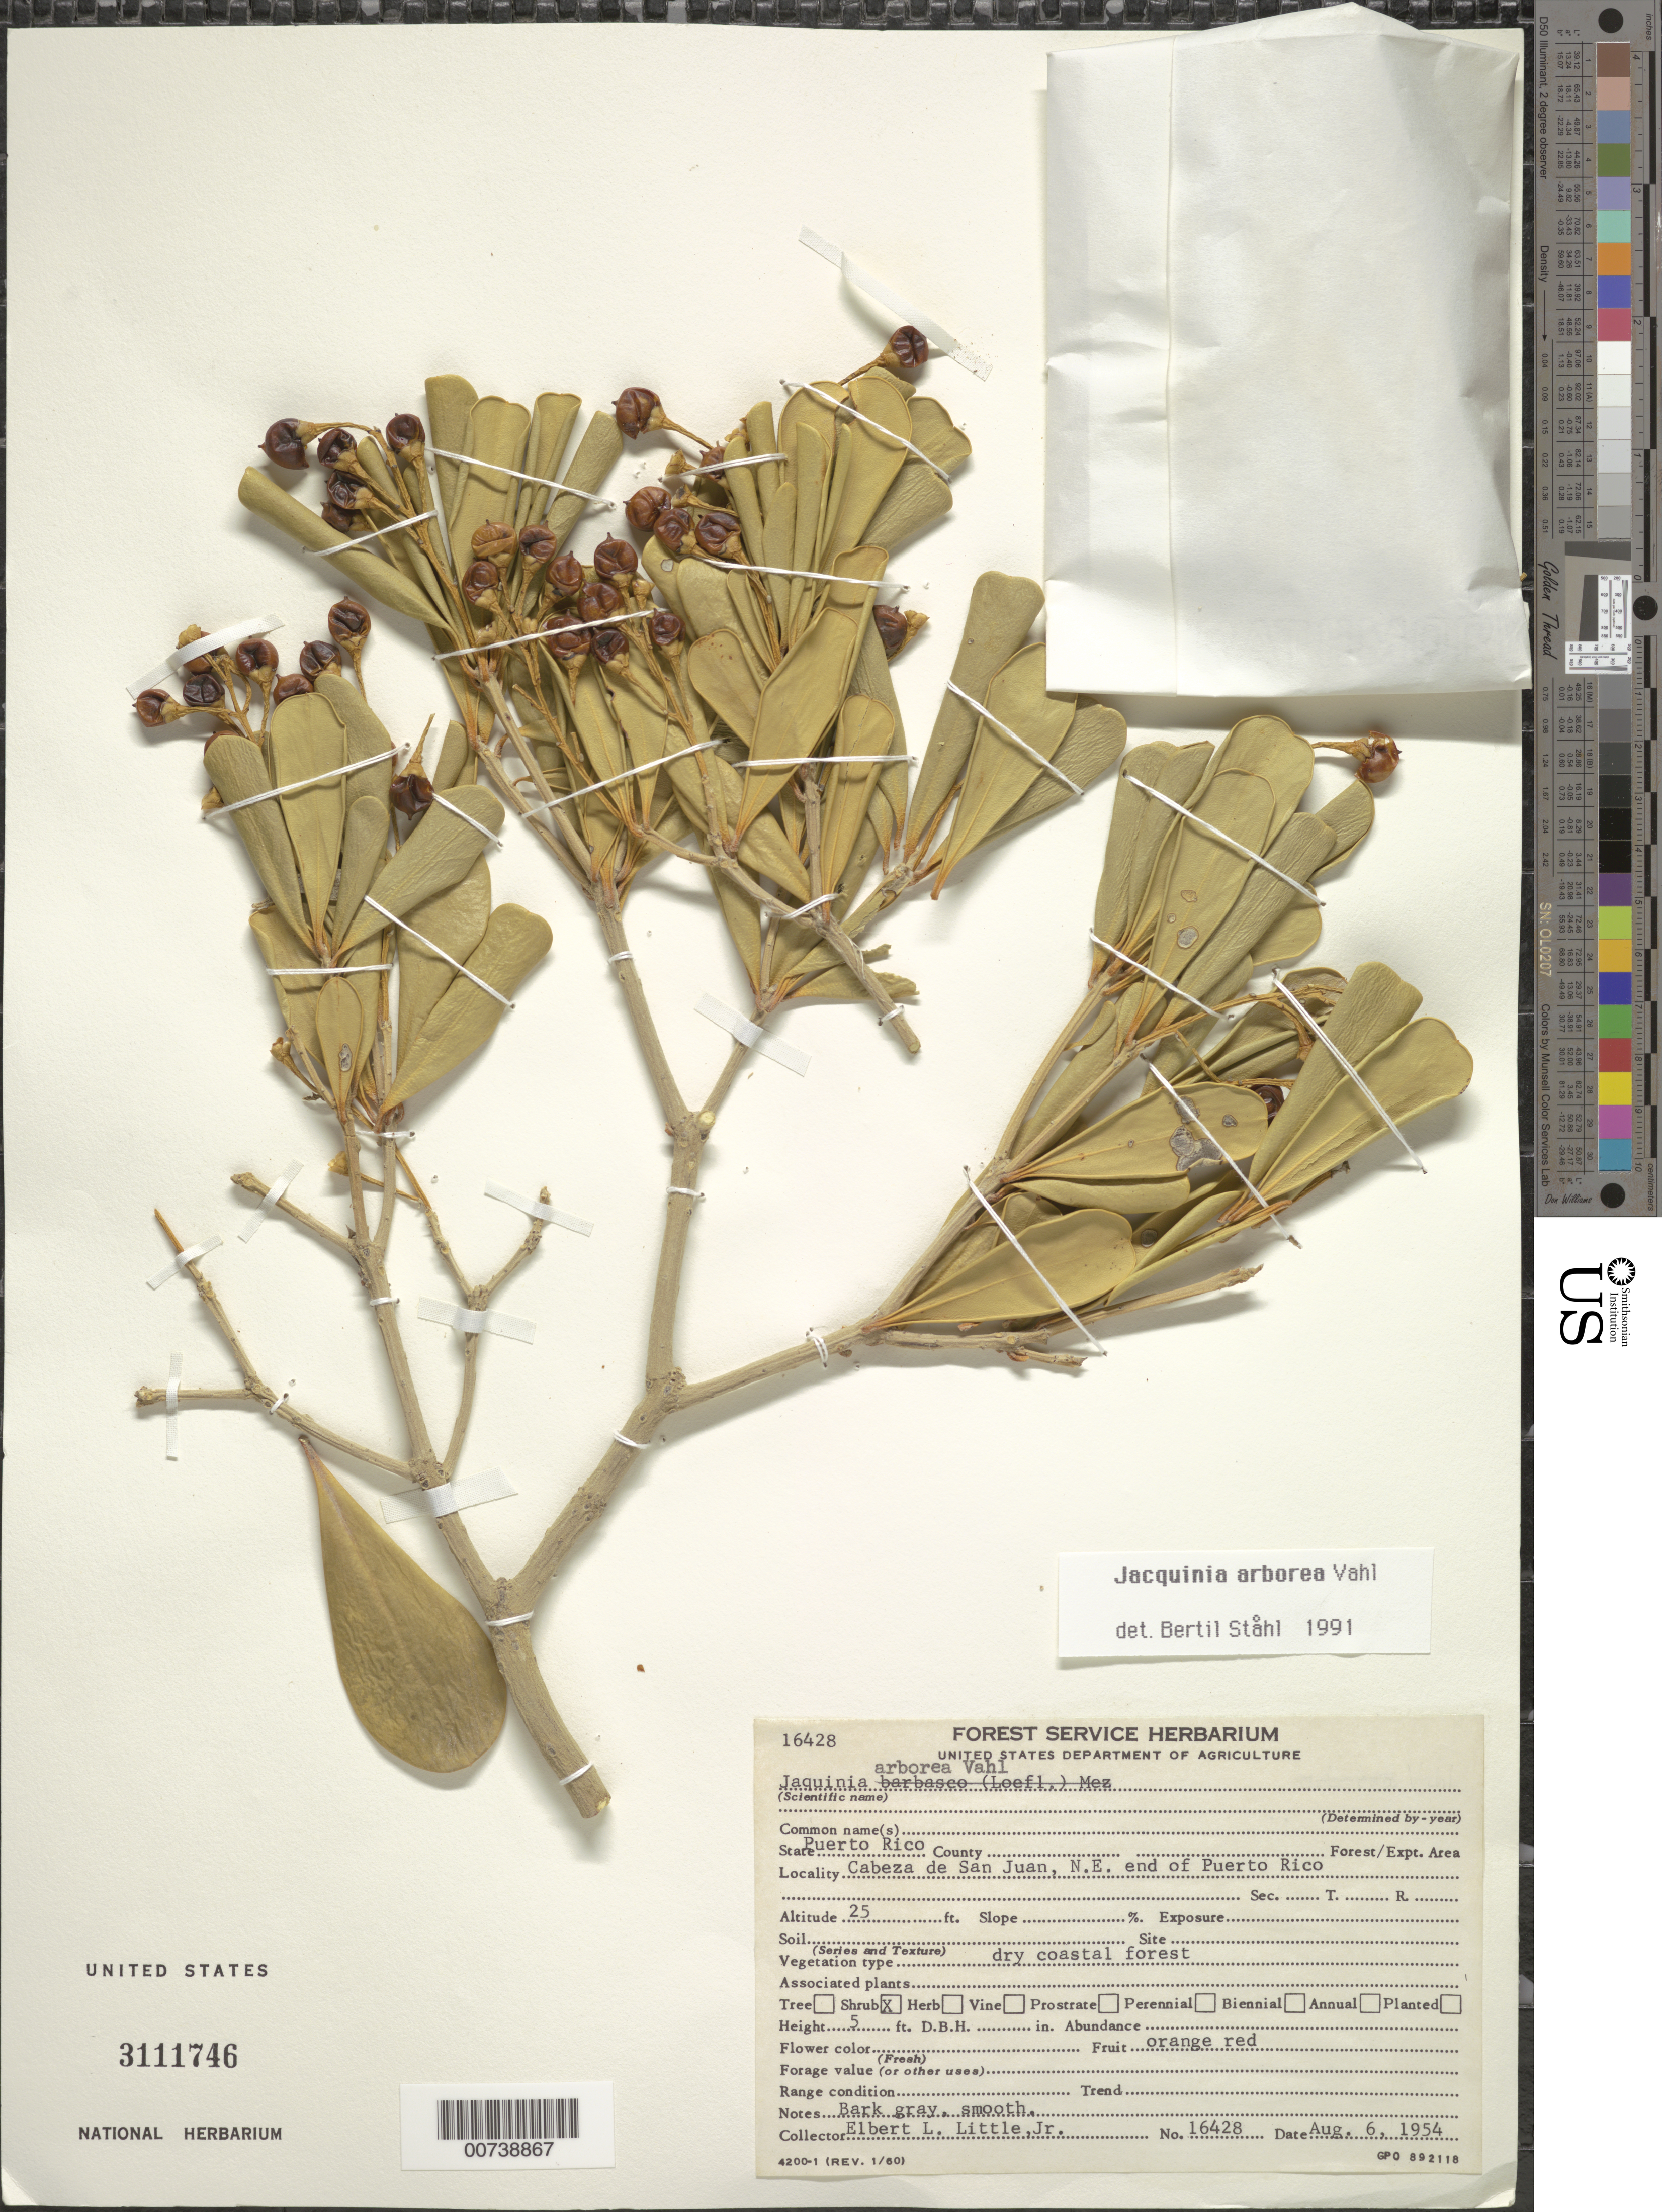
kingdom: Plantae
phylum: Tracheophyta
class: Magnoliopsida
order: Ericales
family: Primulaceae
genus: Jacquinia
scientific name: Jacquinia arborea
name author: Vahl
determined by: Ståhl, B.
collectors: E. L. Little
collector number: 16428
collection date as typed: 06 Aug 1954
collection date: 1954-08-06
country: Puerto Rico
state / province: San Juan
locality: Cabeza de San Juan, NE end of Puerto Rico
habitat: Dry coastal forest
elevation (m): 8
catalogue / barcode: US 3111746